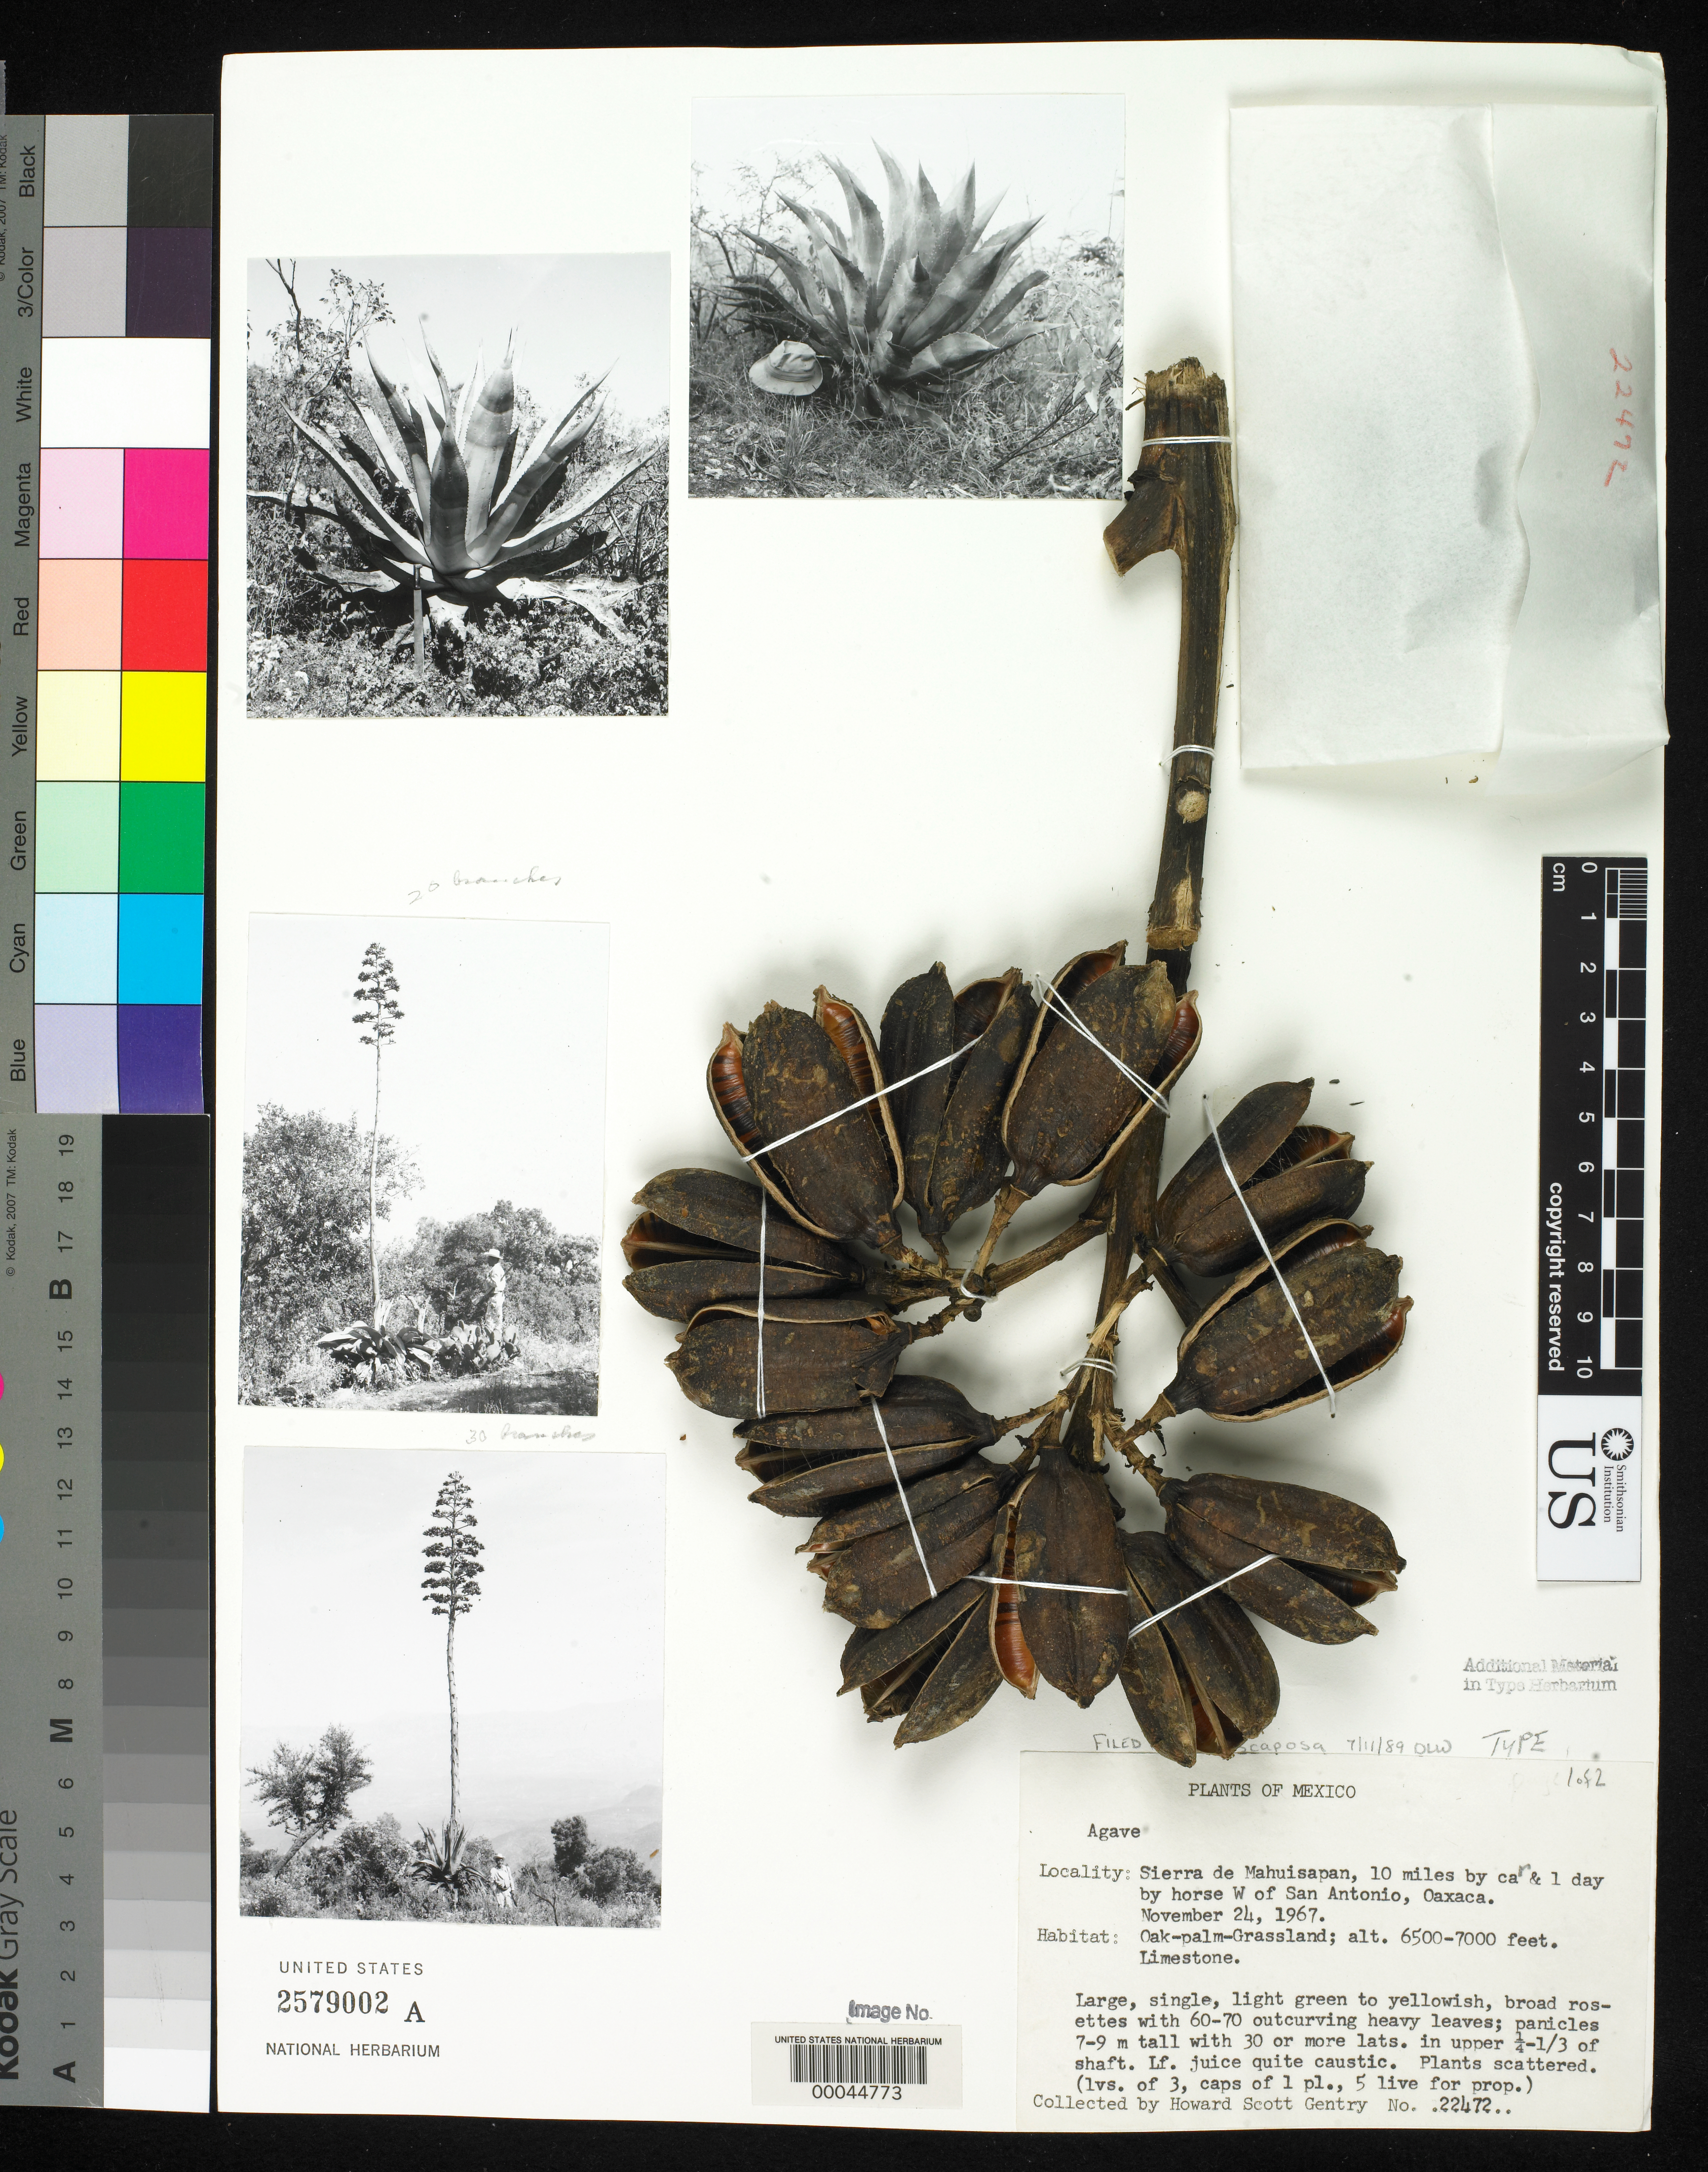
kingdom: Plantae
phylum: Tracheophyta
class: Liliopsida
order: Asparagales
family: Asparagaceae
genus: Agave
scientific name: Agave scaposa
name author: Gentry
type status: Holotype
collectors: H. S. Gentry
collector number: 22472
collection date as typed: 24 Nov 1967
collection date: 1967-11-24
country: Mexico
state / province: Oaxaca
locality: Sierra de Mahuisapan, 10 mi by car and 1 day by horse W of San Antonio.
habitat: Oak-palm grassland; limestone.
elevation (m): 1981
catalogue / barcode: US 2579002A